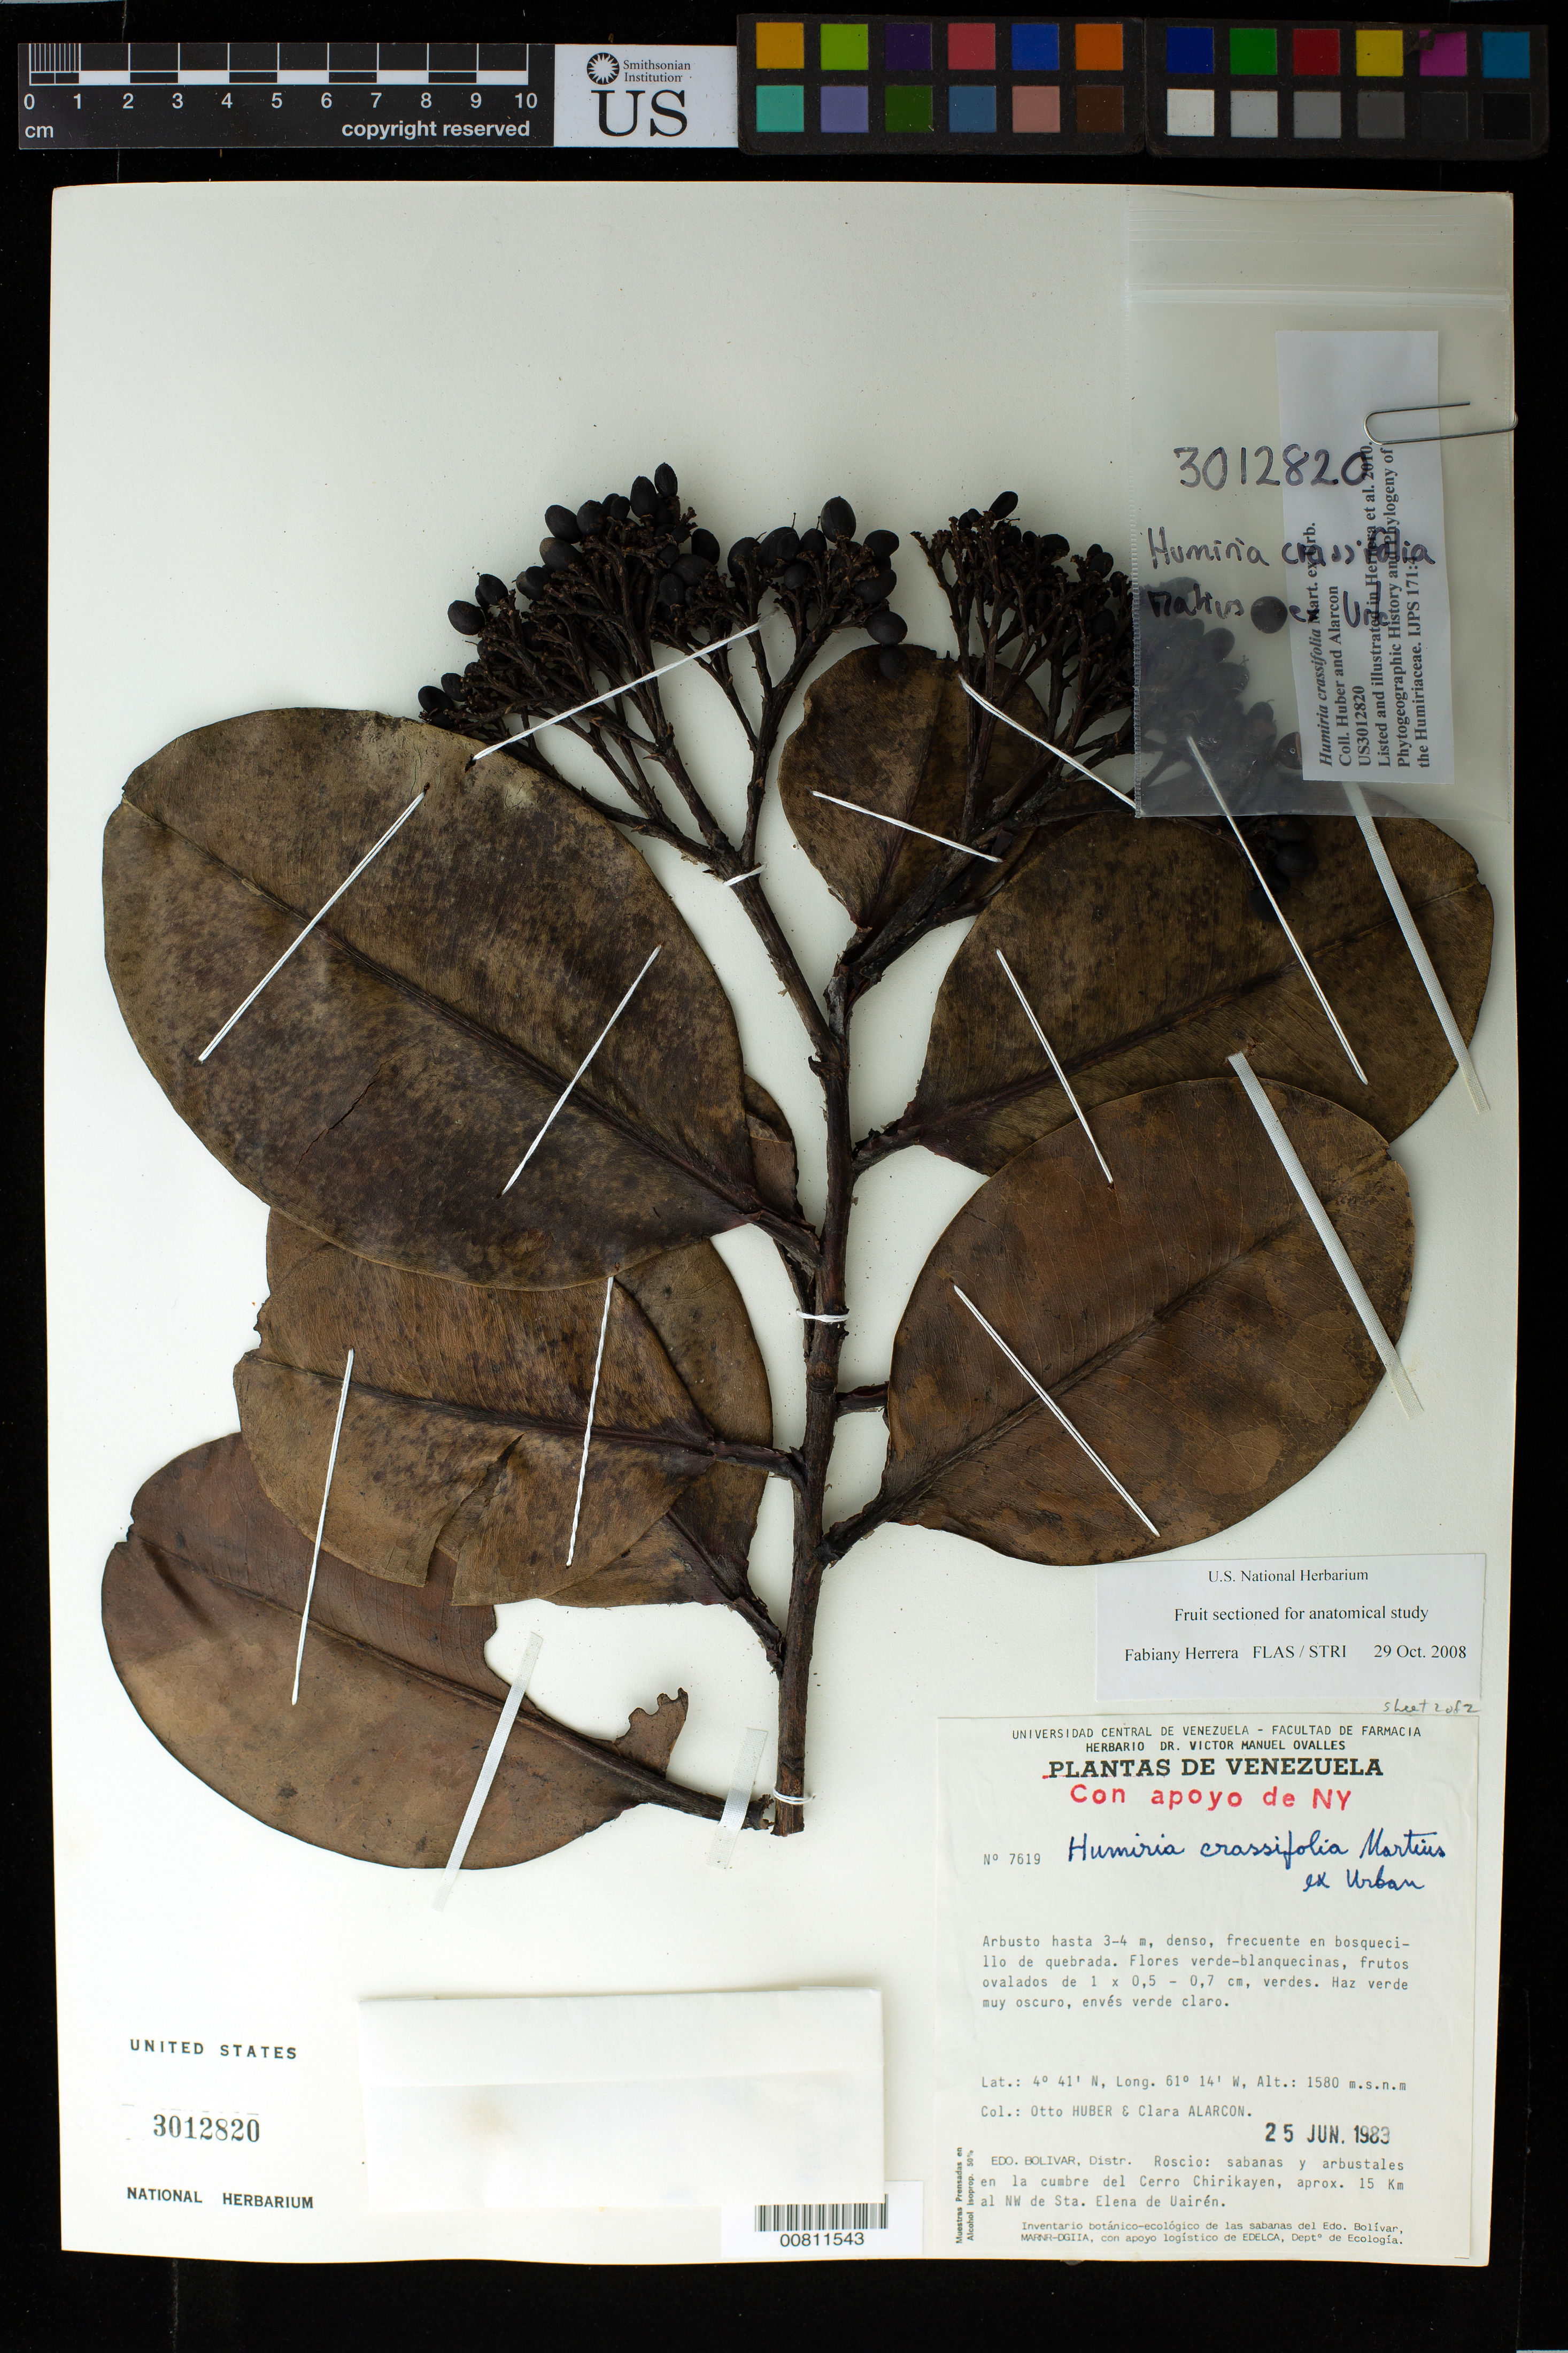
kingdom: Plantae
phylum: Tracheophyta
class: Magnoliopsida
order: Malpighiales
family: Humiriaceae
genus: Humiria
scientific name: Humiria crassifolia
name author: Mart. ex Urb.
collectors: O. Huber & C. Alarcon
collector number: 7619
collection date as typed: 25-Jun-83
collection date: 1983-06-25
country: Venezuela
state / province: Bolívar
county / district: Roscio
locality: Cerro Chirikayen cumbre, aprox. 15 km al NW de Sta. Elena de Uairén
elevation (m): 1580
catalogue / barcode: US 3012820